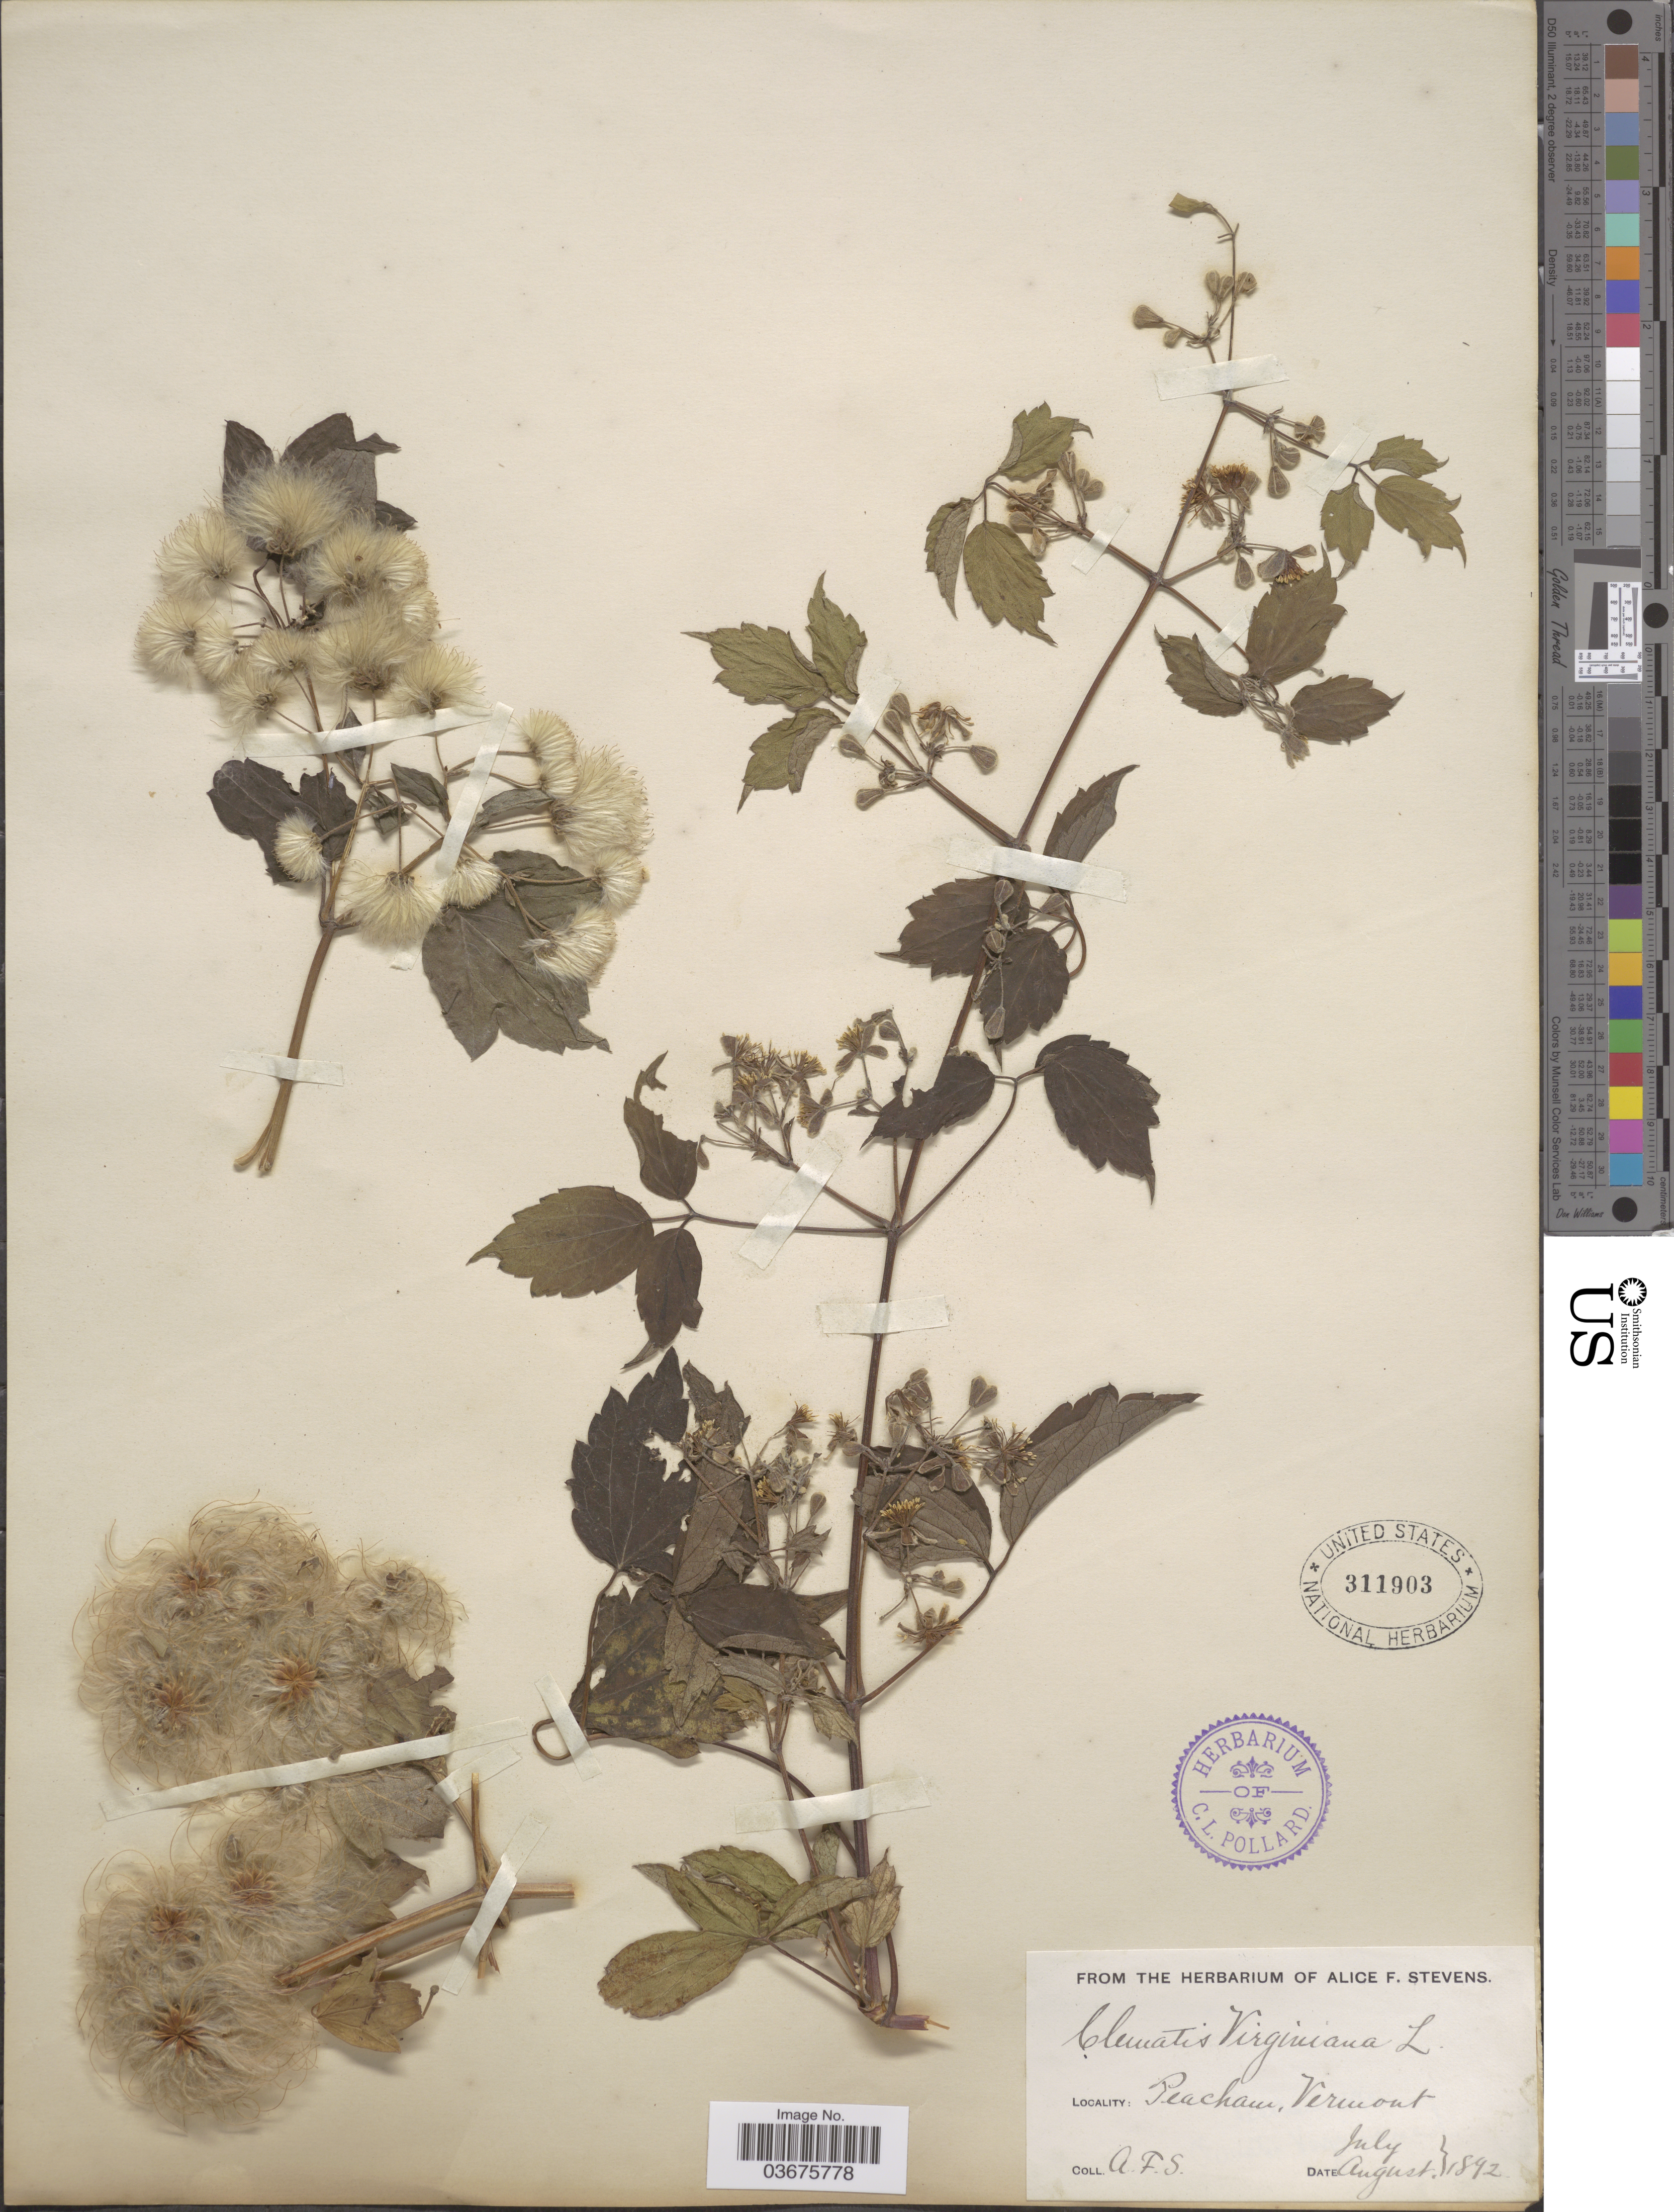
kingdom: Plantae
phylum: Tracheophyta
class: Magnoliopsida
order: Ranunculales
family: Ranunculaceae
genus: Clematis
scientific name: Clematis virginiana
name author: L.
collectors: A. Stevens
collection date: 1892-07/1892-08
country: United States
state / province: Vermont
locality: Peacham.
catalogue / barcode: US 311903